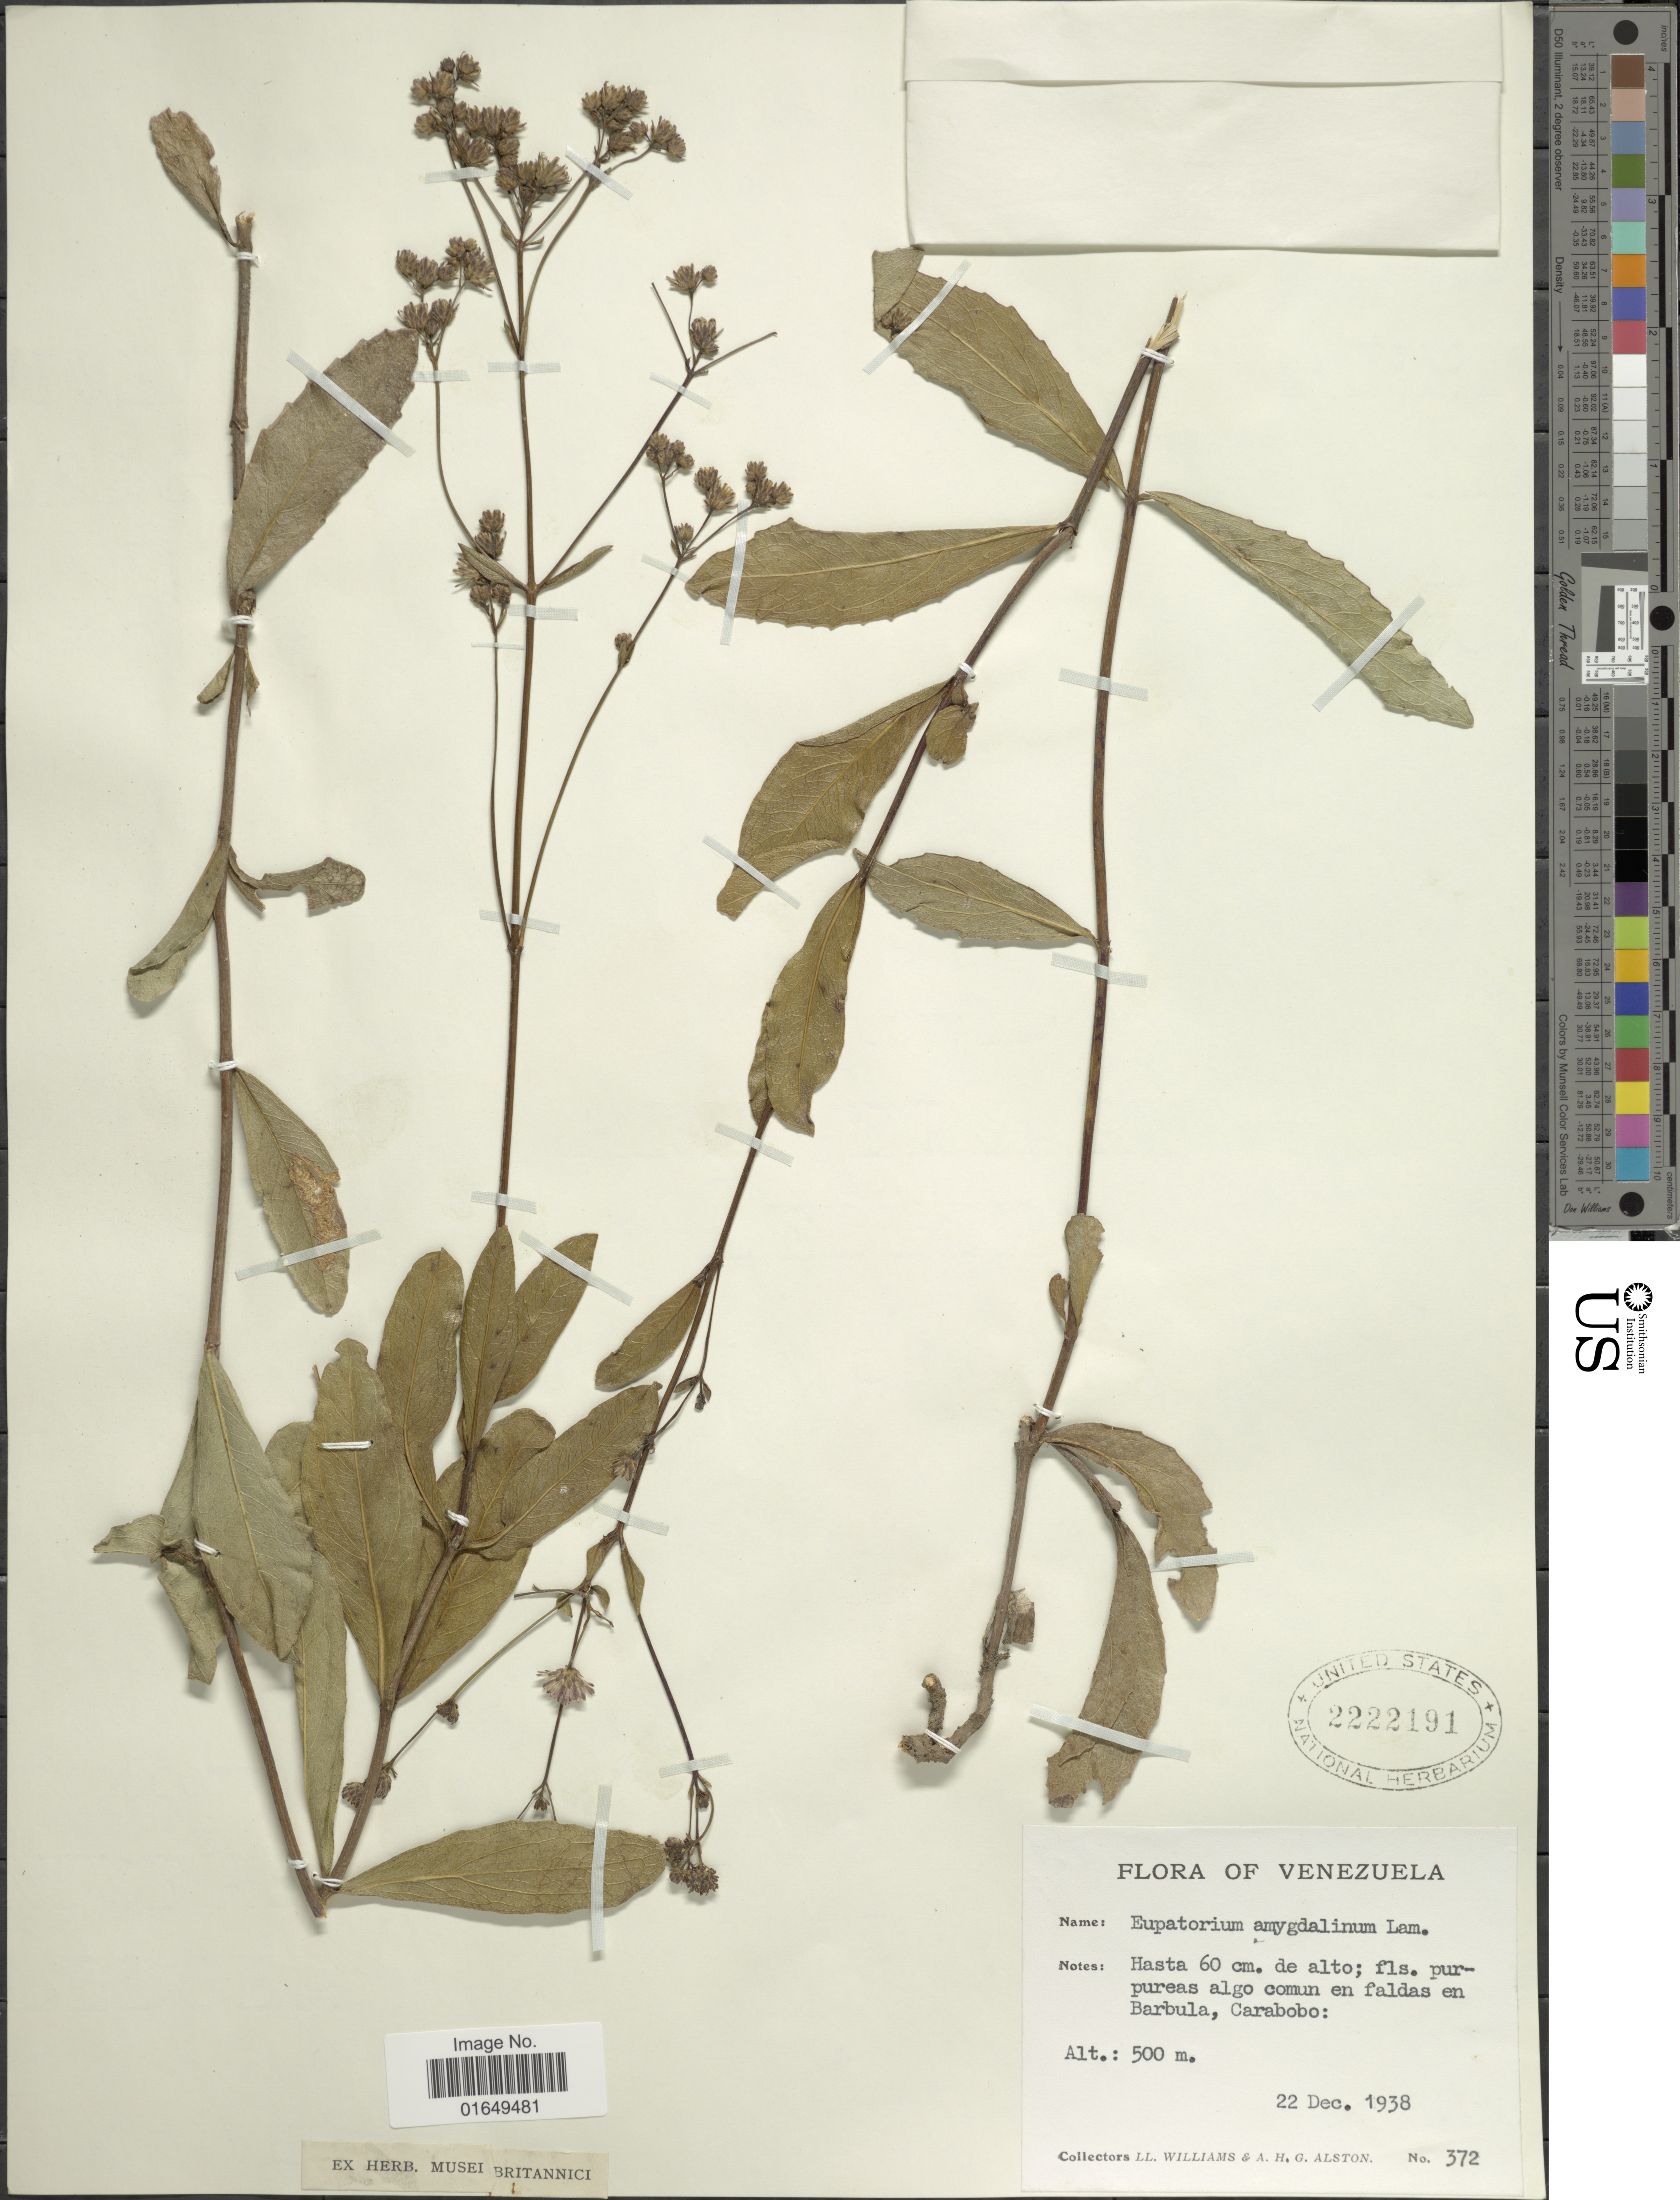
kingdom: Plantae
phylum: Tracheophyta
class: Magnoliopsida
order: Asterales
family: Asteraceae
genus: Ayapana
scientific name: Ayapana amygdalina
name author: (Lam.) R.M. King & H. Rob.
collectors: L. Williams & A. H. Alston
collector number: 372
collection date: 1938-12-22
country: Venezuela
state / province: Carabobo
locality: En Barbula.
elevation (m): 500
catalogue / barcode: US 2222191